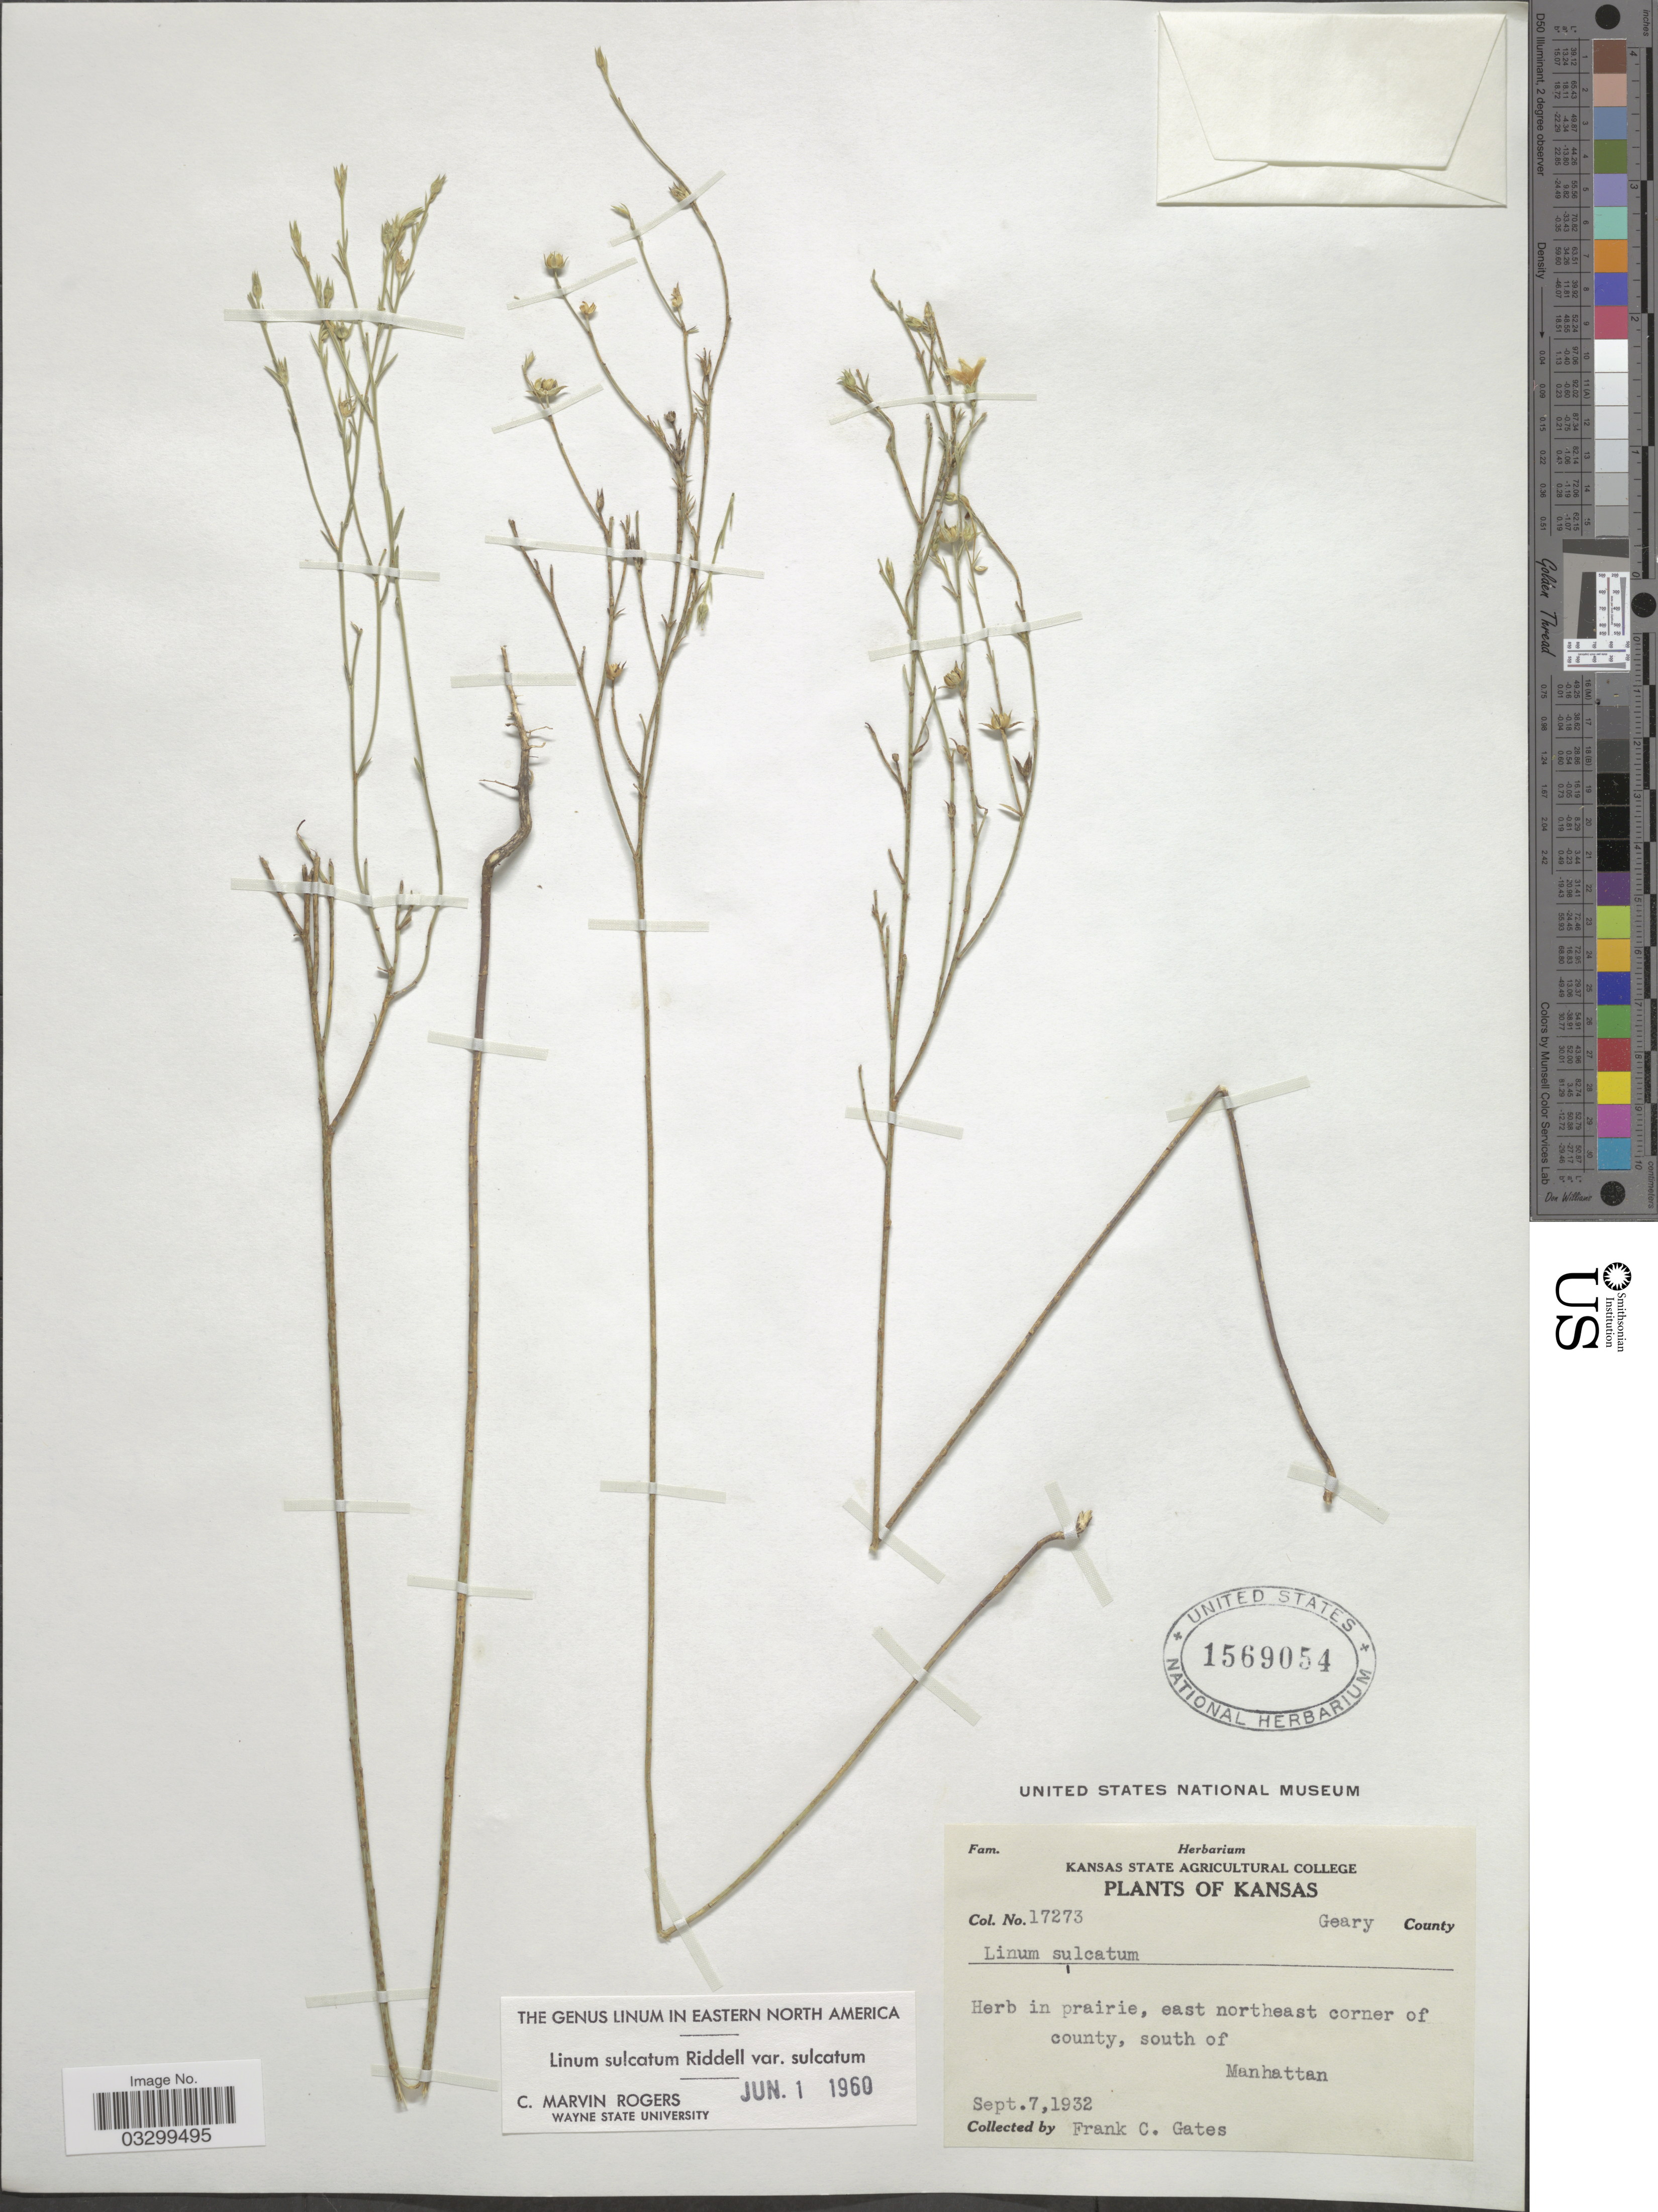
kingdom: Plantae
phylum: Tracheophyta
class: Magnoliopsida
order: Malpighiales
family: Linaceae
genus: Linum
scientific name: Linum sulcatum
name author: Riddell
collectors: F. C. Gates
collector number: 17273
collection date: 1932-09-07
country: United States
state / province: Kansas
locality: Geary County. East northeast corner of county, south of Manhattan.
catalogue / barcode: US 1569054